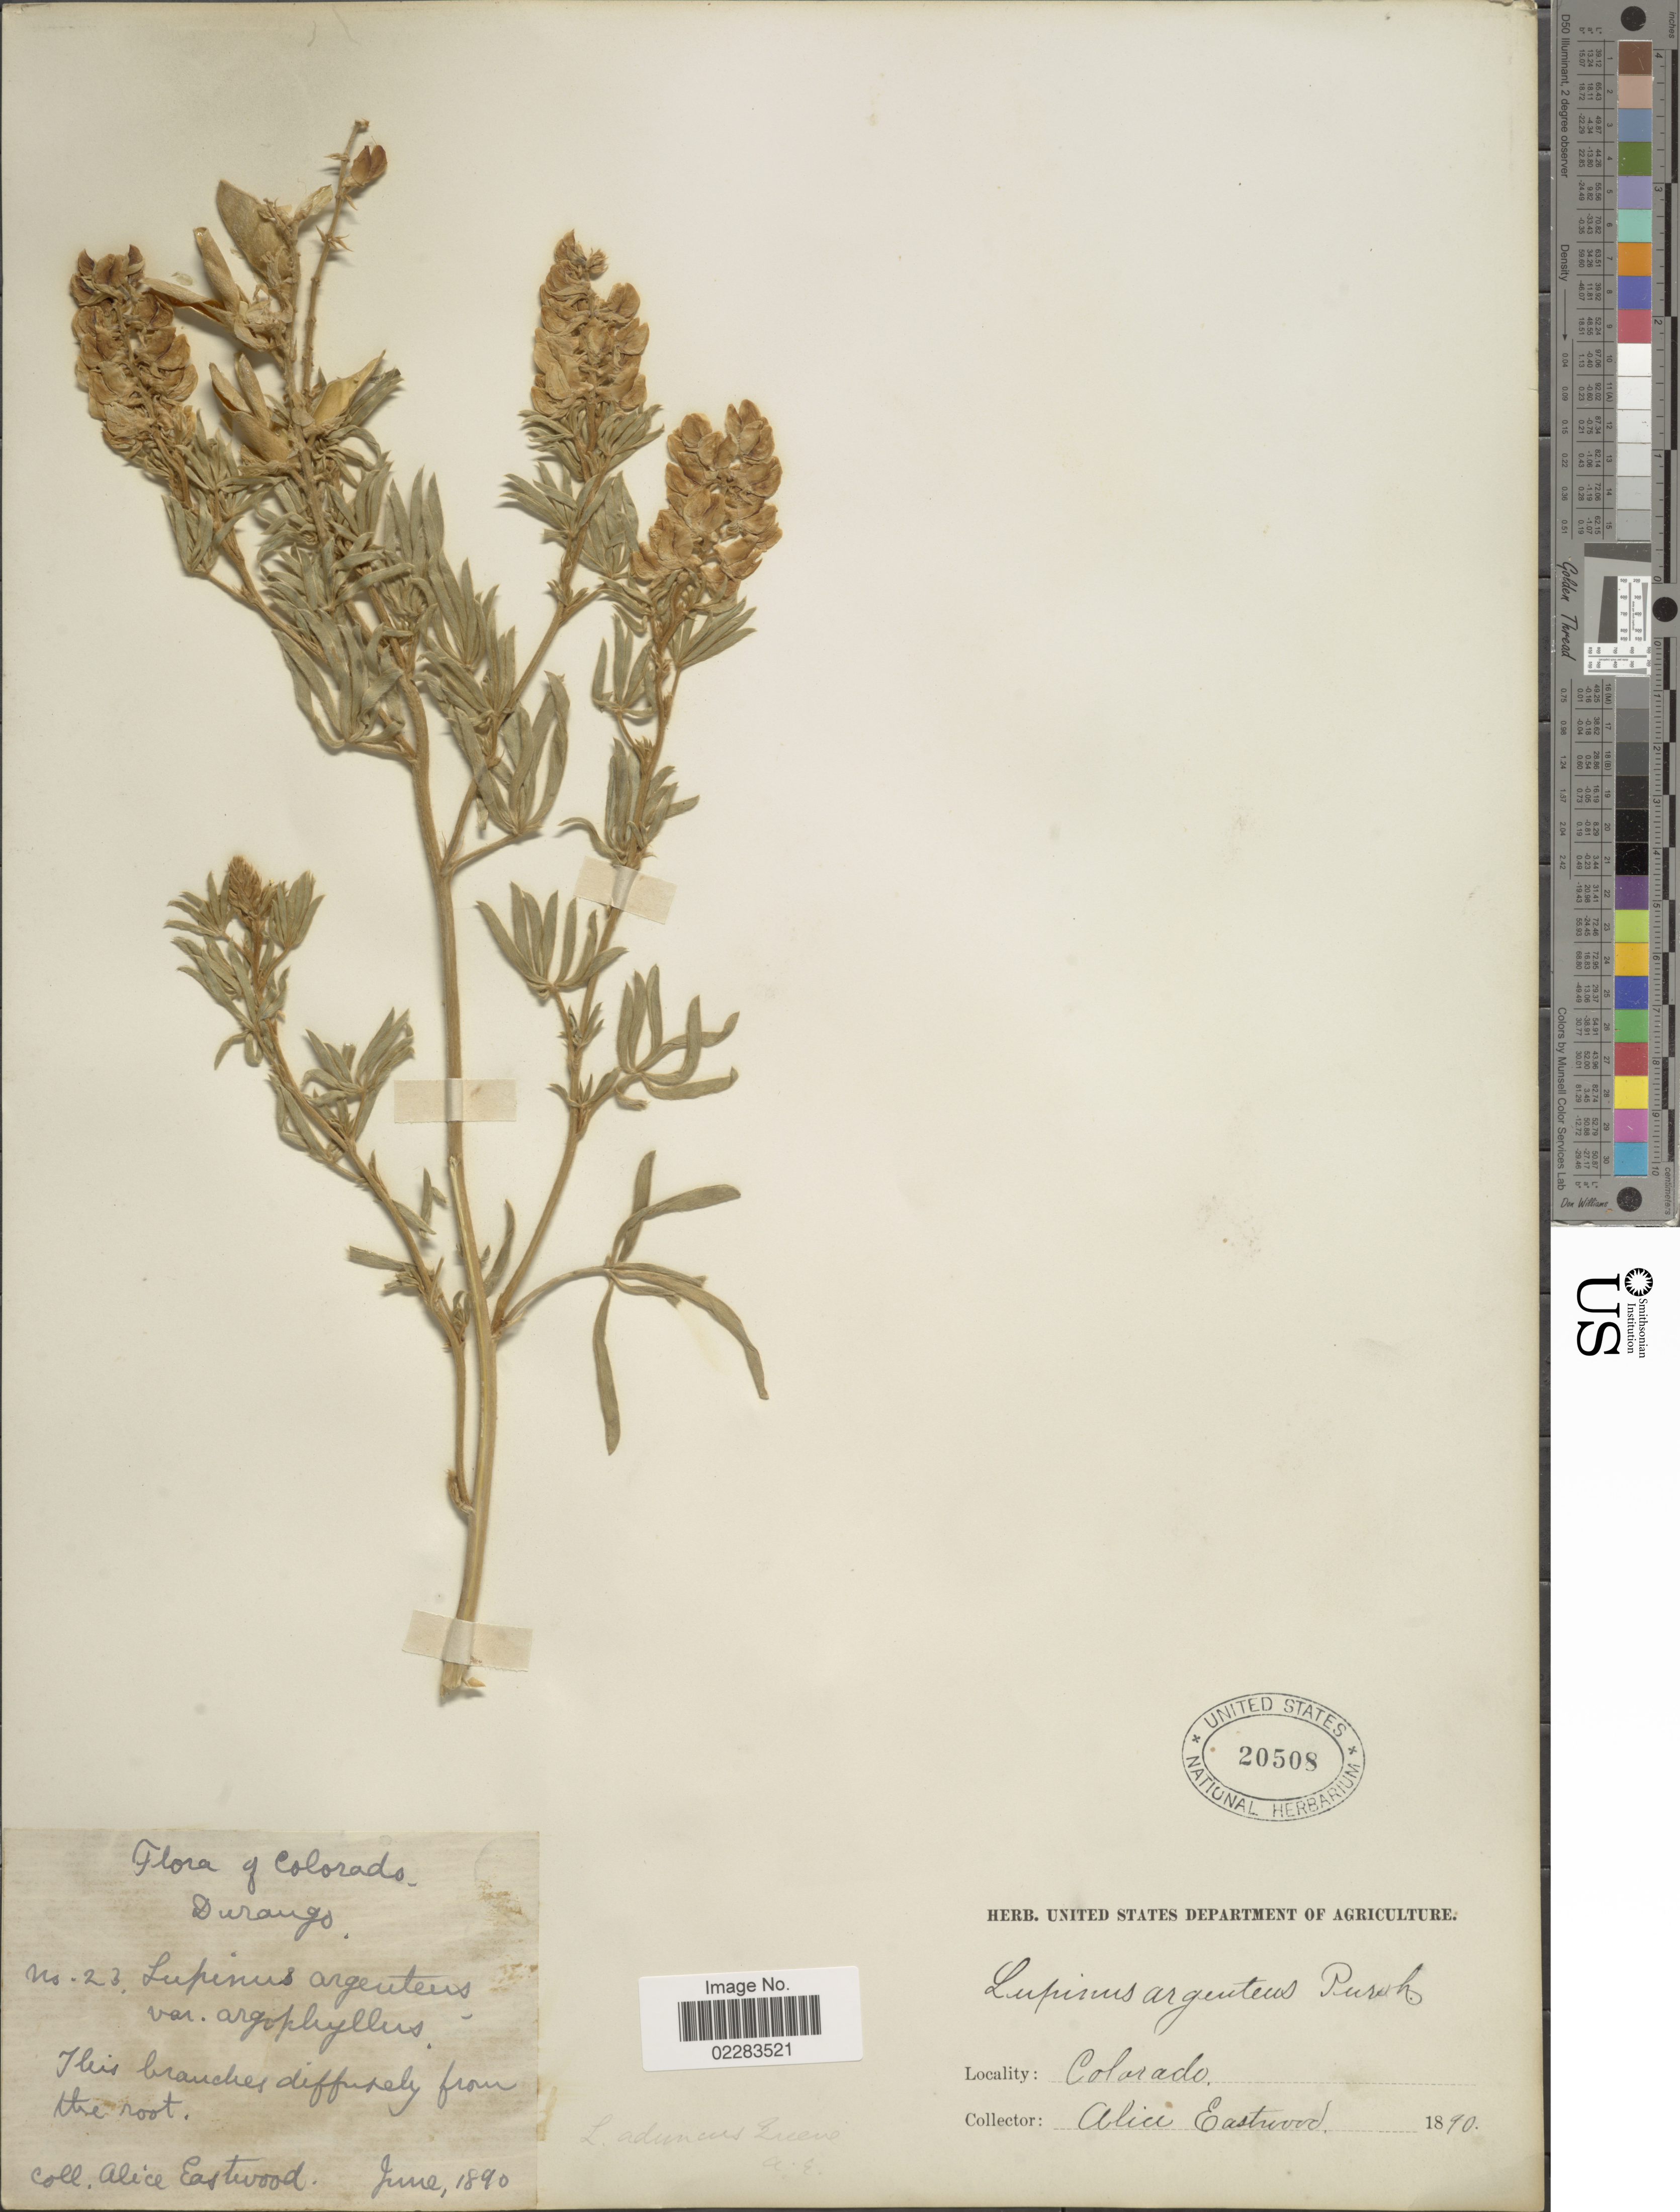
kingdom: Plantae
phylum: Tracheophyta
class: Magnoliopsida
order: Fabales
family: Fabaceae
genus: Lupinus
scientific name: Lupinus aduncus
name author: Greene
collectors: A. Eastwood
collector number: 23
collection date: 1890-06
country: United States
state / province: Colorado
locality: Durango.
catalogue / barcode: US 20508